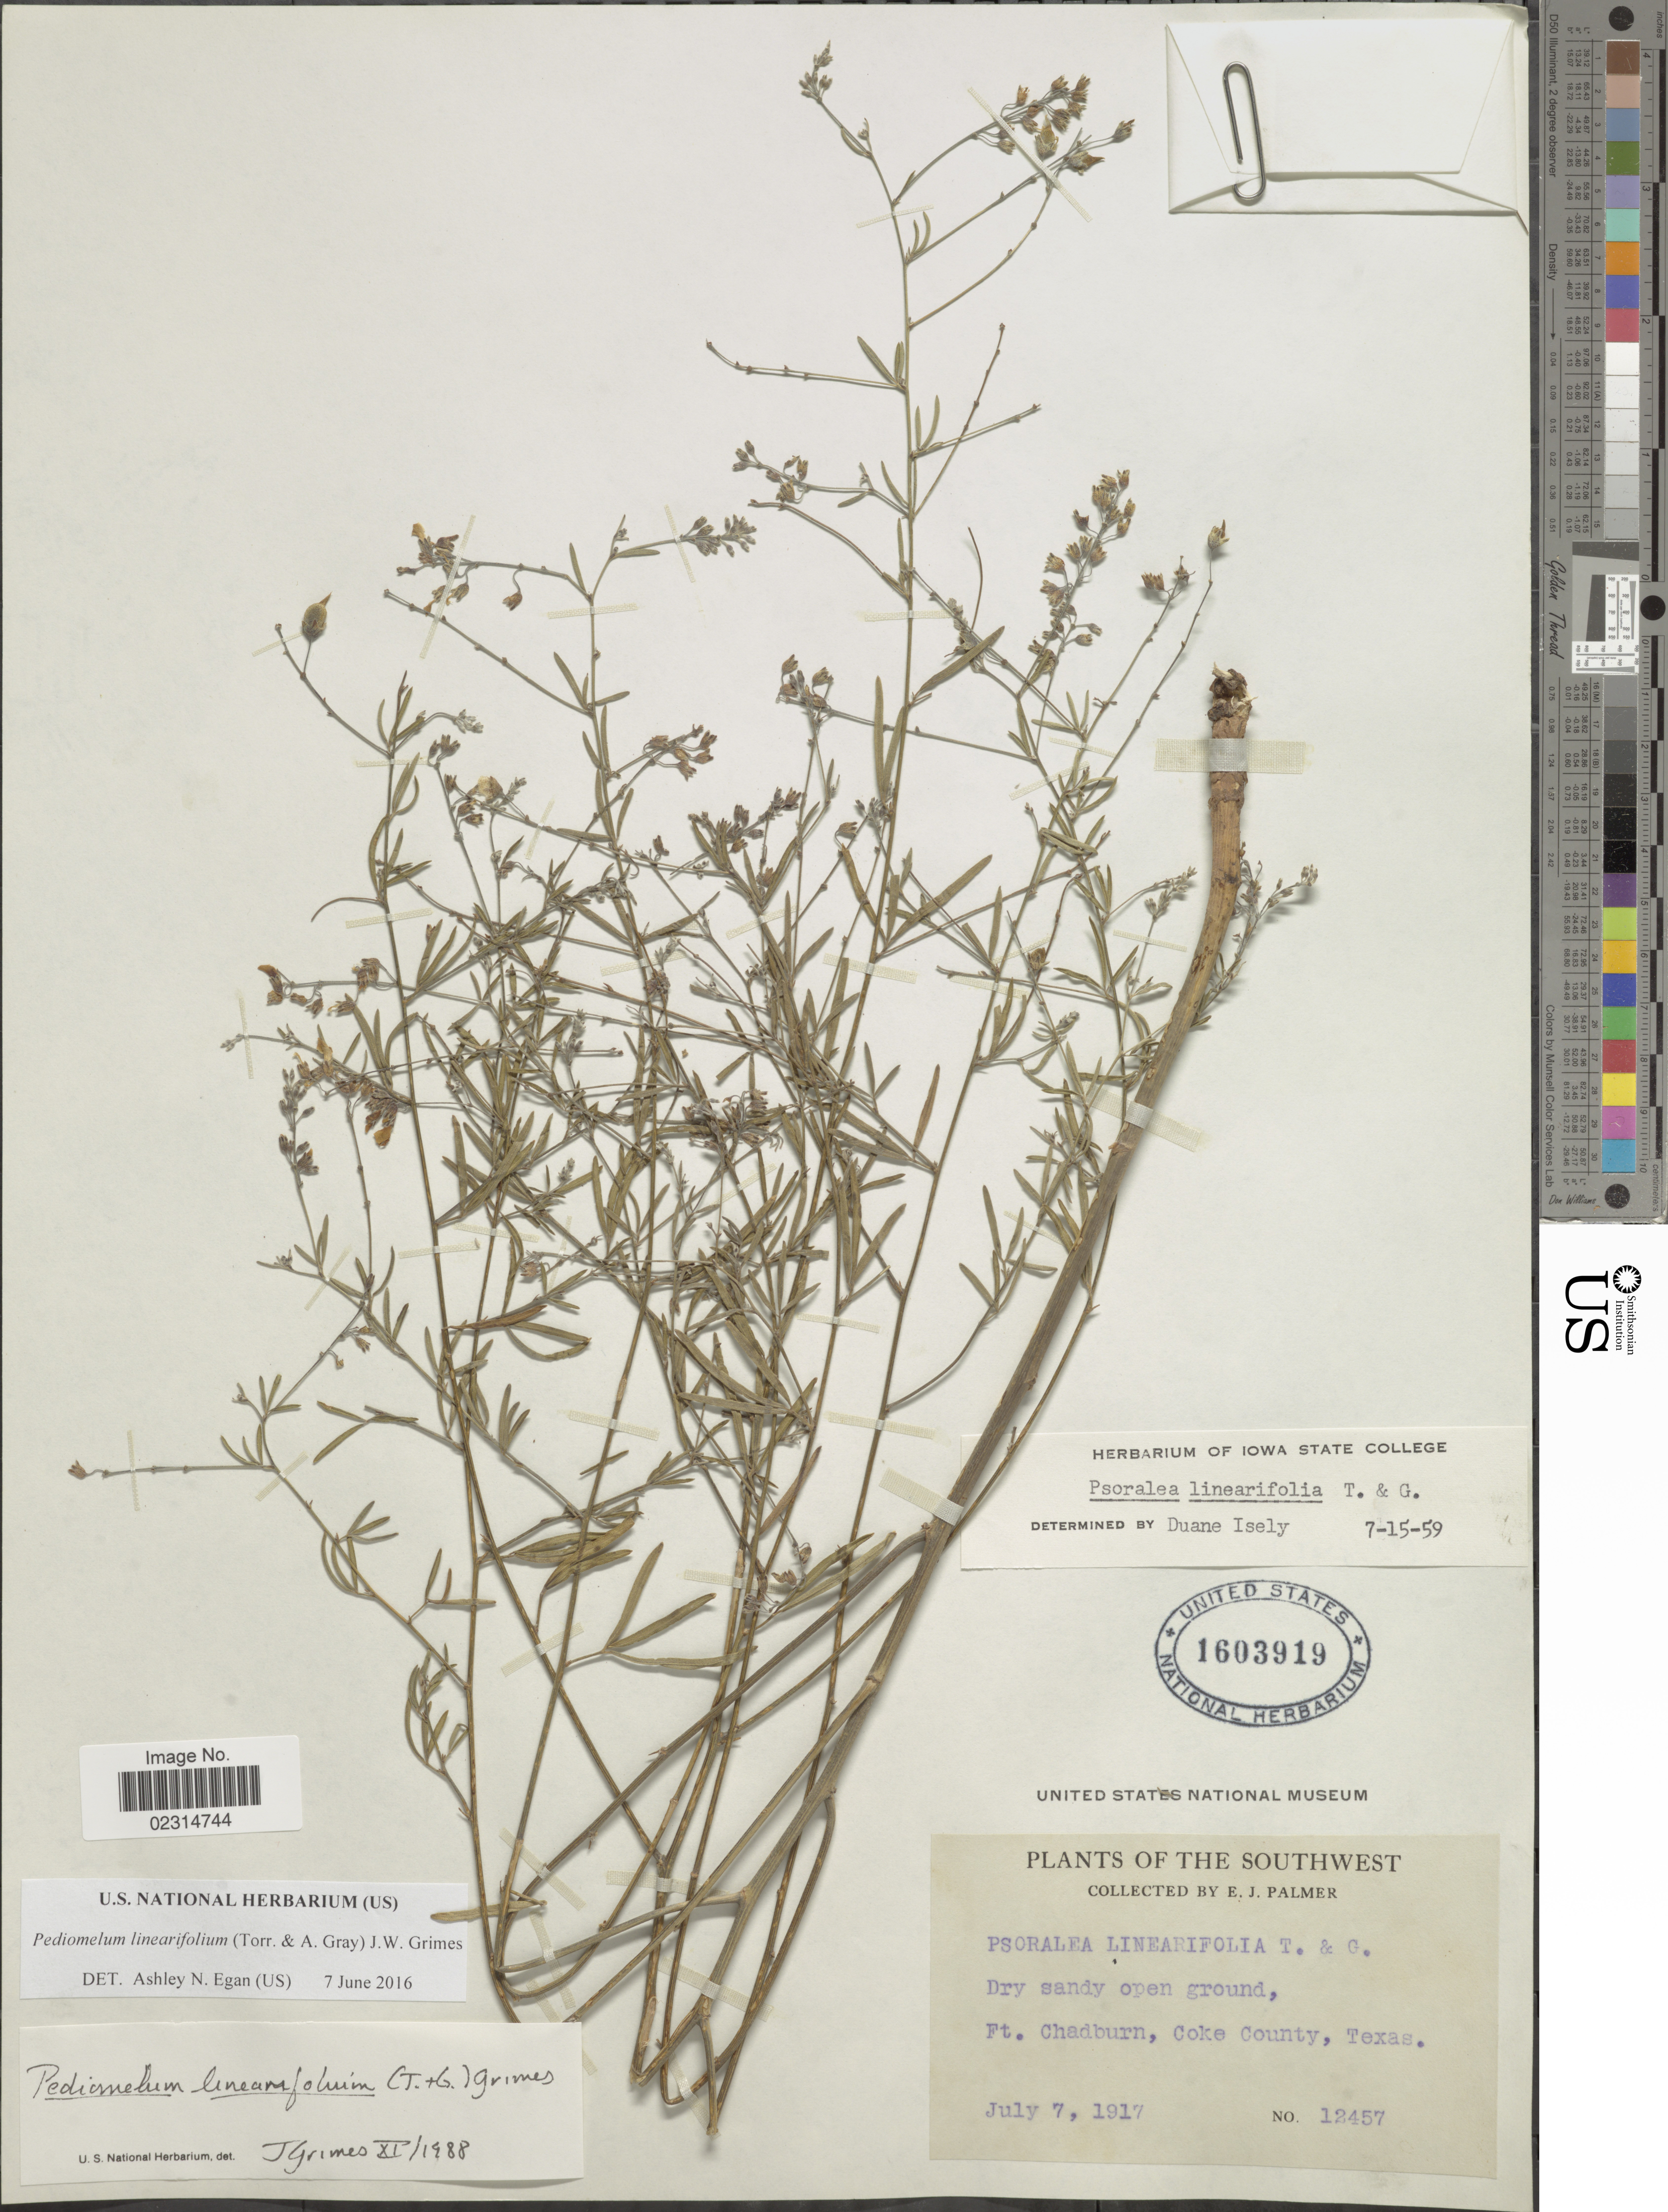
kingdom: Plantae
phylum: Tracheophyta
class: Magnoliopsida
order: Fabales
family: Fabaceae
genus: Pediomelum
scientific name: Pediomelum linearifolium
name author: (Torr. & A. Gray) J.W. Grimes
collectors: E. J. Palmer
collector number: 12457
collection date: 1917-07-07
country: United States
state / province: Texas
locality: The Southwest, Dry sandy open ground, Ft Chadburn, Coke County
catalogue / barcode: US 1603919